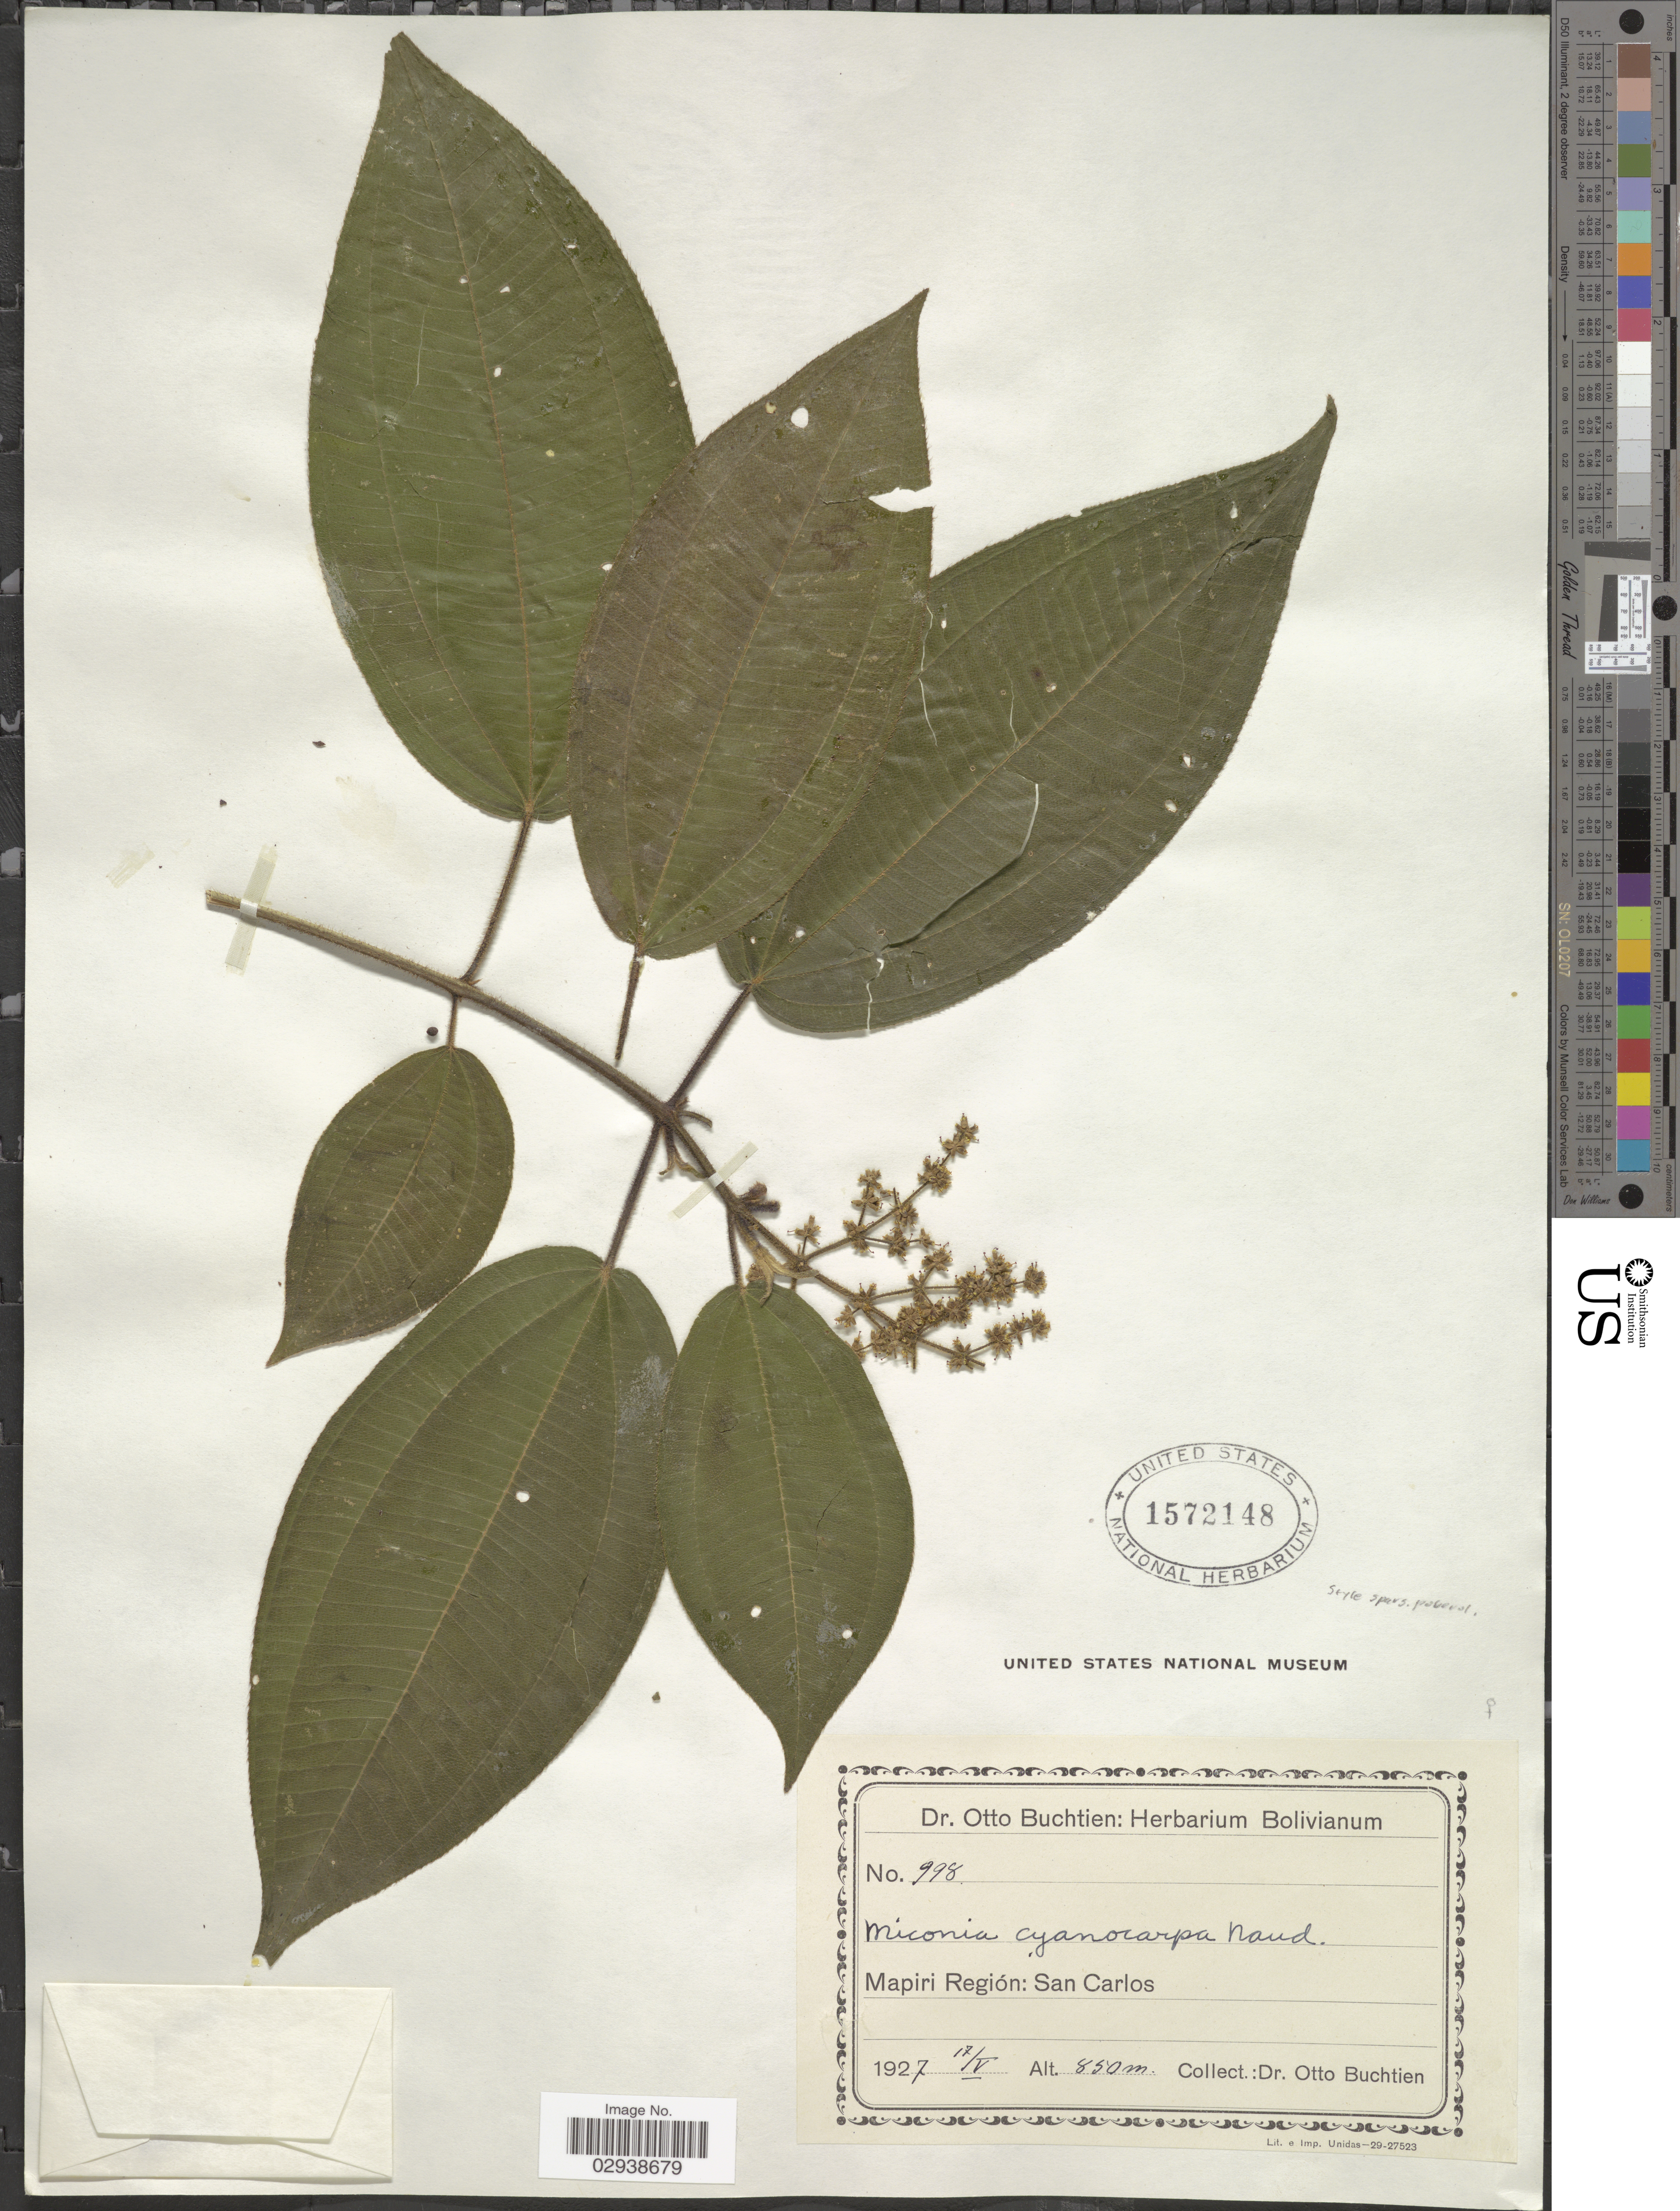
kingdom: Plantae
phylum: Tracheophyta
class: Magnoliopsida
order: Myrtales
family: Melastomataceae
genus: Miconia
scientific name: Miconia cyanocarpa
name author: Naudin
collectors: O. Buchtien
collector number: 998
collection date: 1927-05-17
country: Bolivia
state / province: La Paz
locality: Mapiri Región: San Carlos.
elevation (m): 850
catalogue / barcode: US 1572148